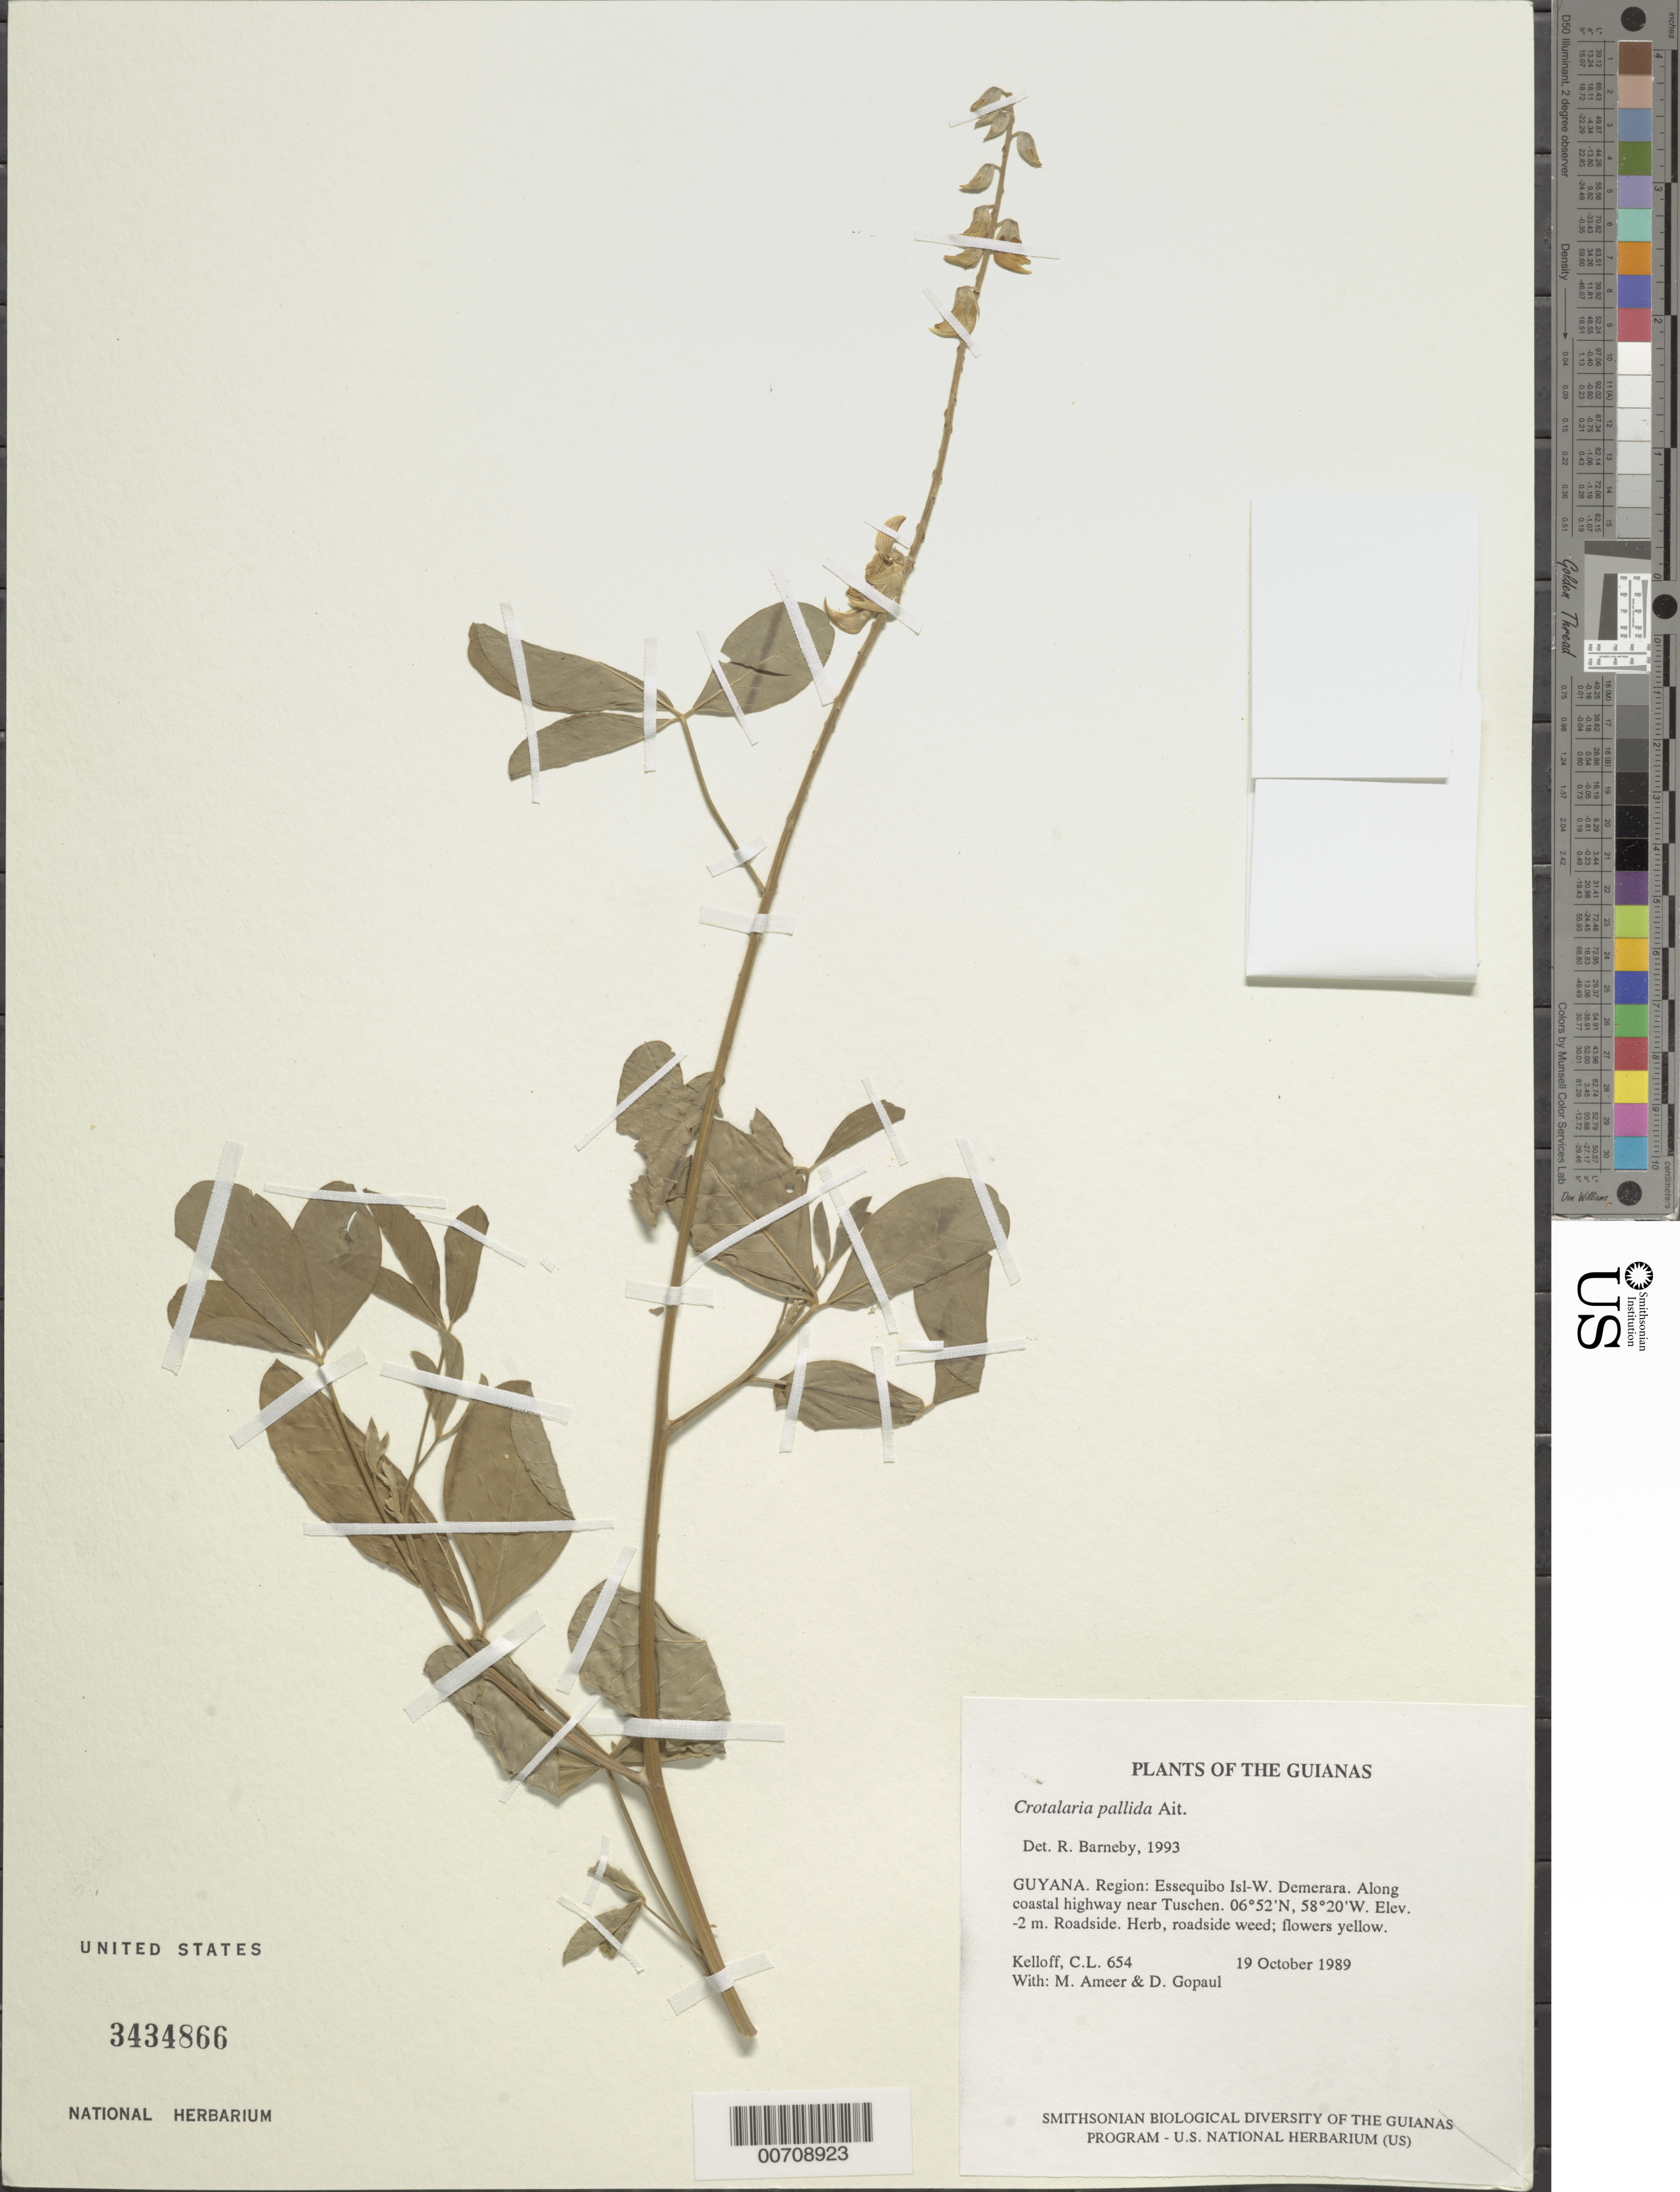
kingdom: Plantae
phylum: Tracheophyta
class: Magnoliopsida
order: Fabales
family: Fabaceae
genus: Crotalaria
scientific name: Crotalaria pallida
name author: Aiton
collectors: C. L. Kelloff, M. Ameer & D. Gopaul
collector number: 654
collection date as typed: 19 October 1989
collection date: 1989-10-19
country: Guyana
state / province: Essequibo Isl-W. Demerara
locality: Along coastal highway near Tuschen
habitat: Roadside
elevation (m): -2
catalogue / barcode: US 3434866